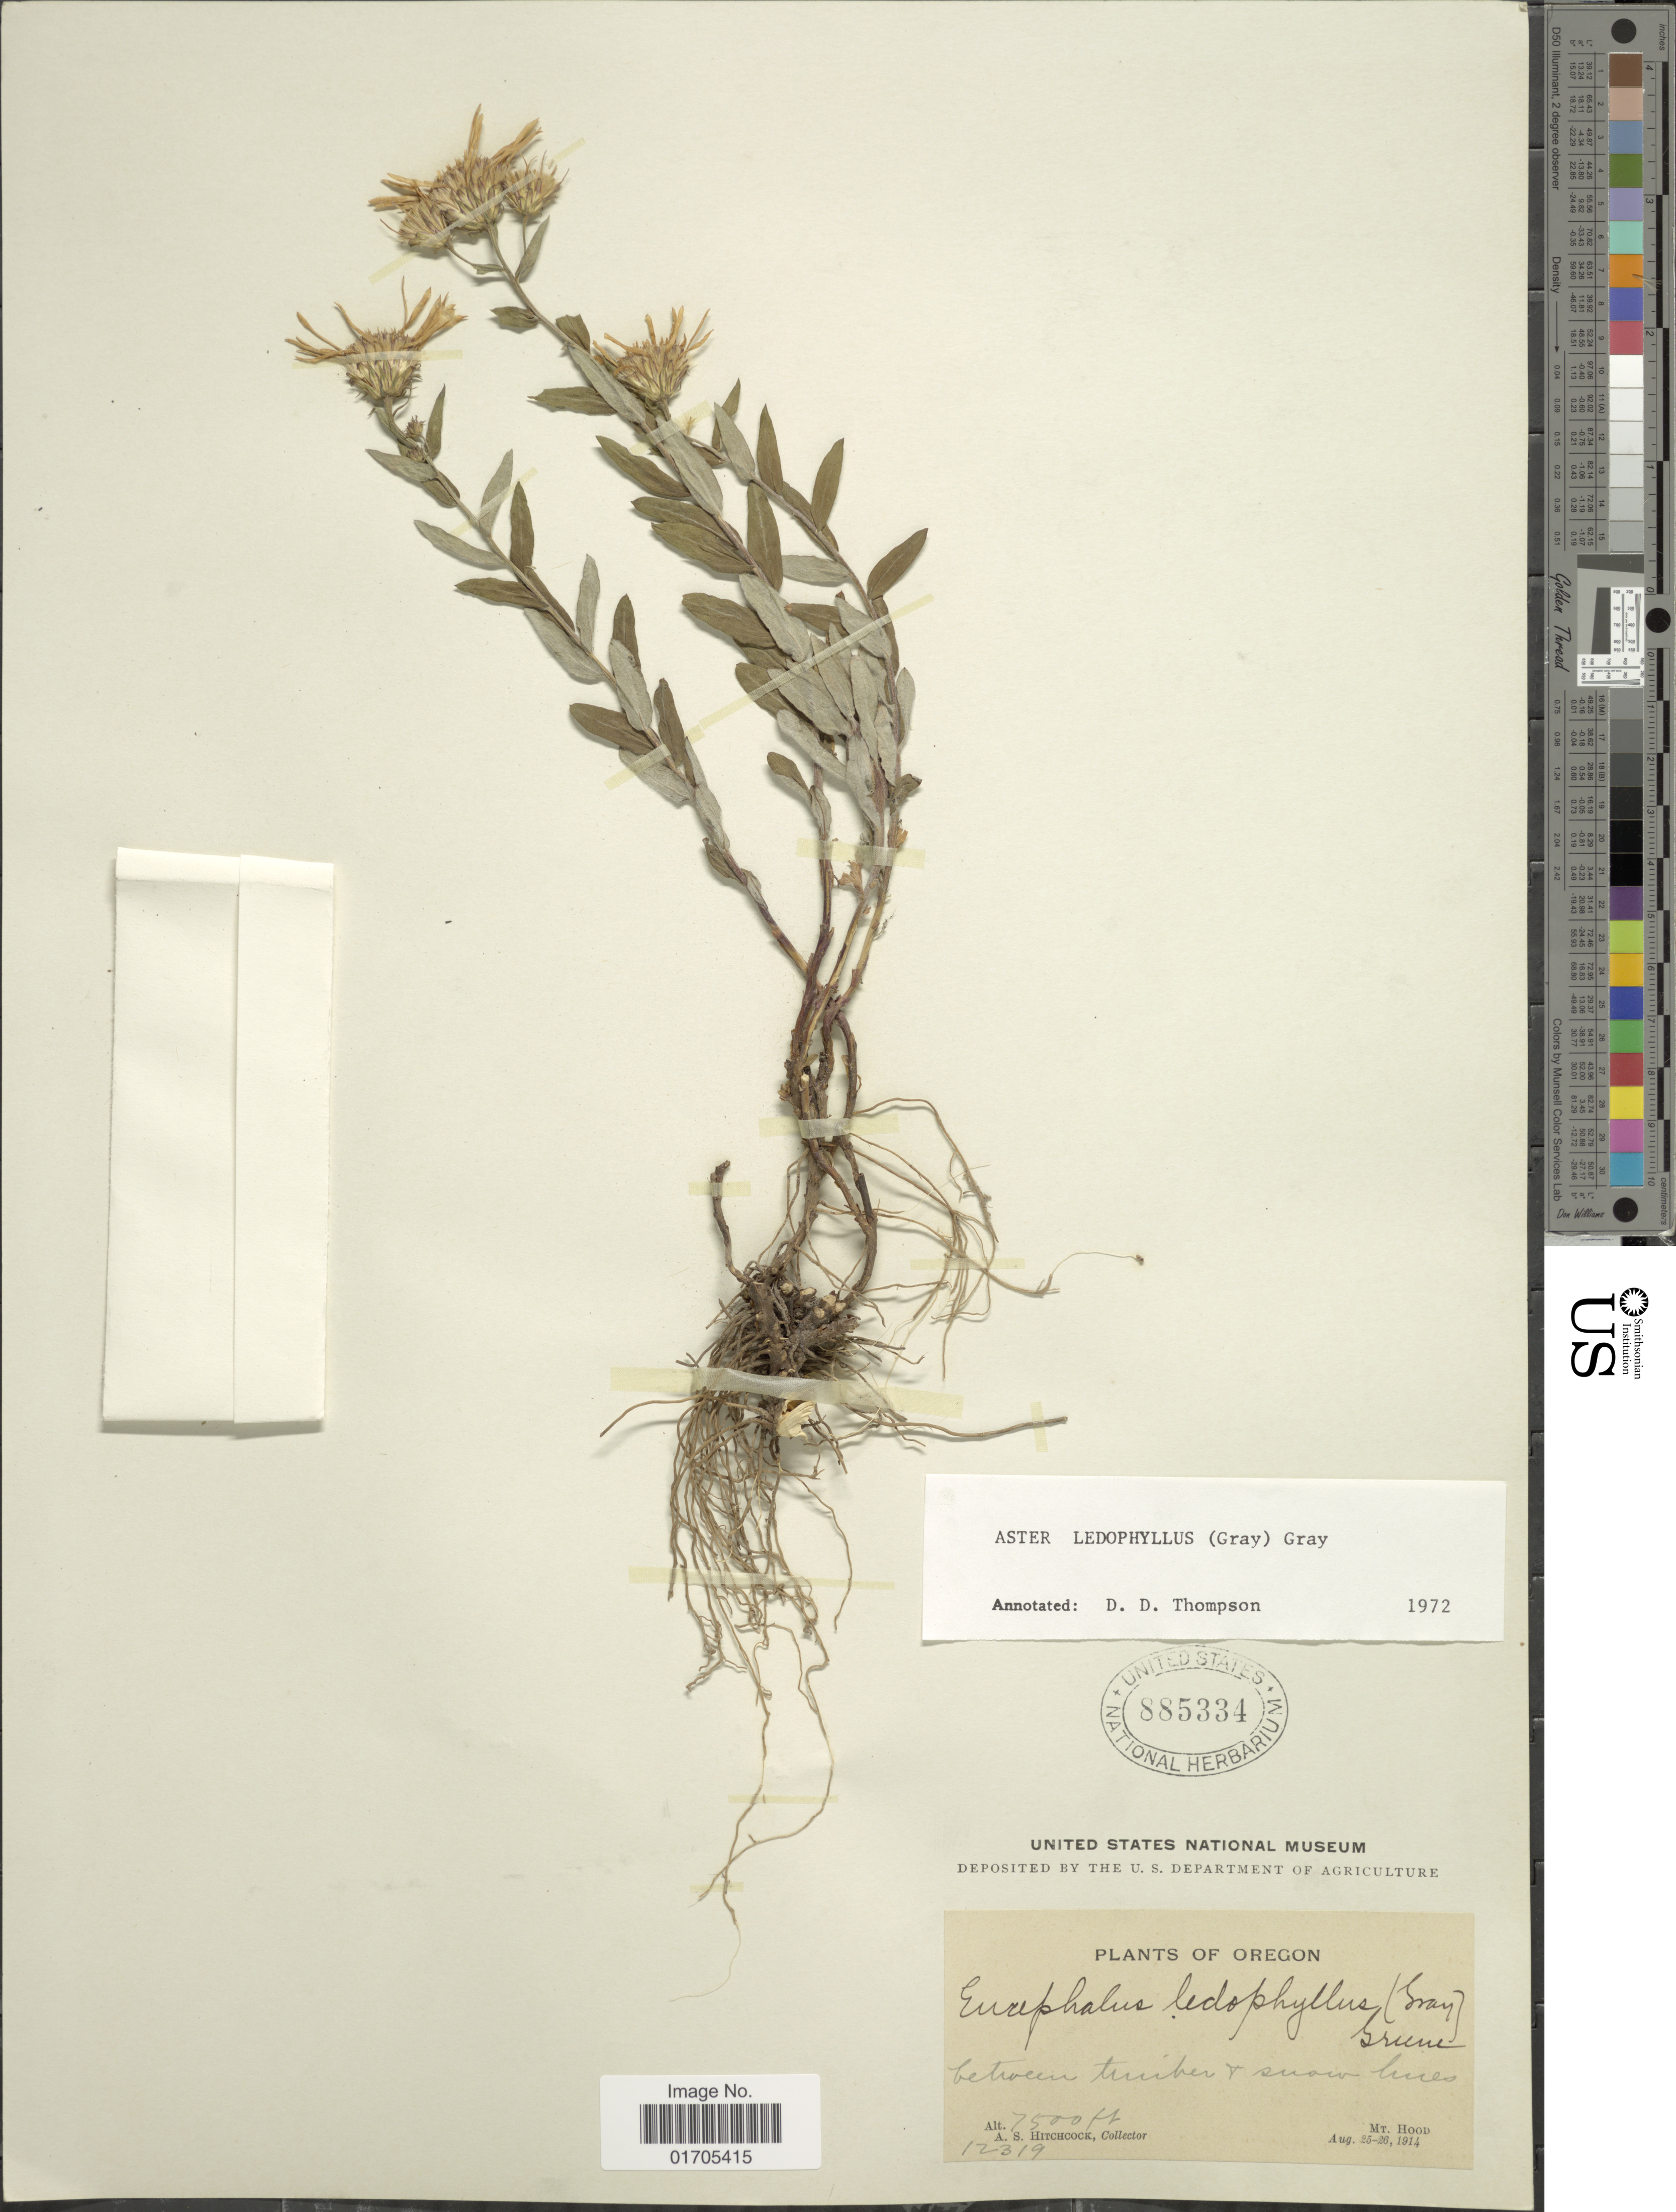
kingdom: Plantae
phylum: Tracheophyta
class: Magnoliopsida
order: Asterales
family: Asteraceae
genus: Eucephalus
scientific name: Eucephalus ledophyllus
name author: (A. Gray) Greene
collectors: A. S. Hitchcock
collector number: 12319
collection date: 1914-08-25/1914-08-26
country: United States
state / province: Oregon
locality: Oregon. Between timber & snow lines. Mt. Hood.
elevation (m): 2286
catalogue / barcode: US 885334